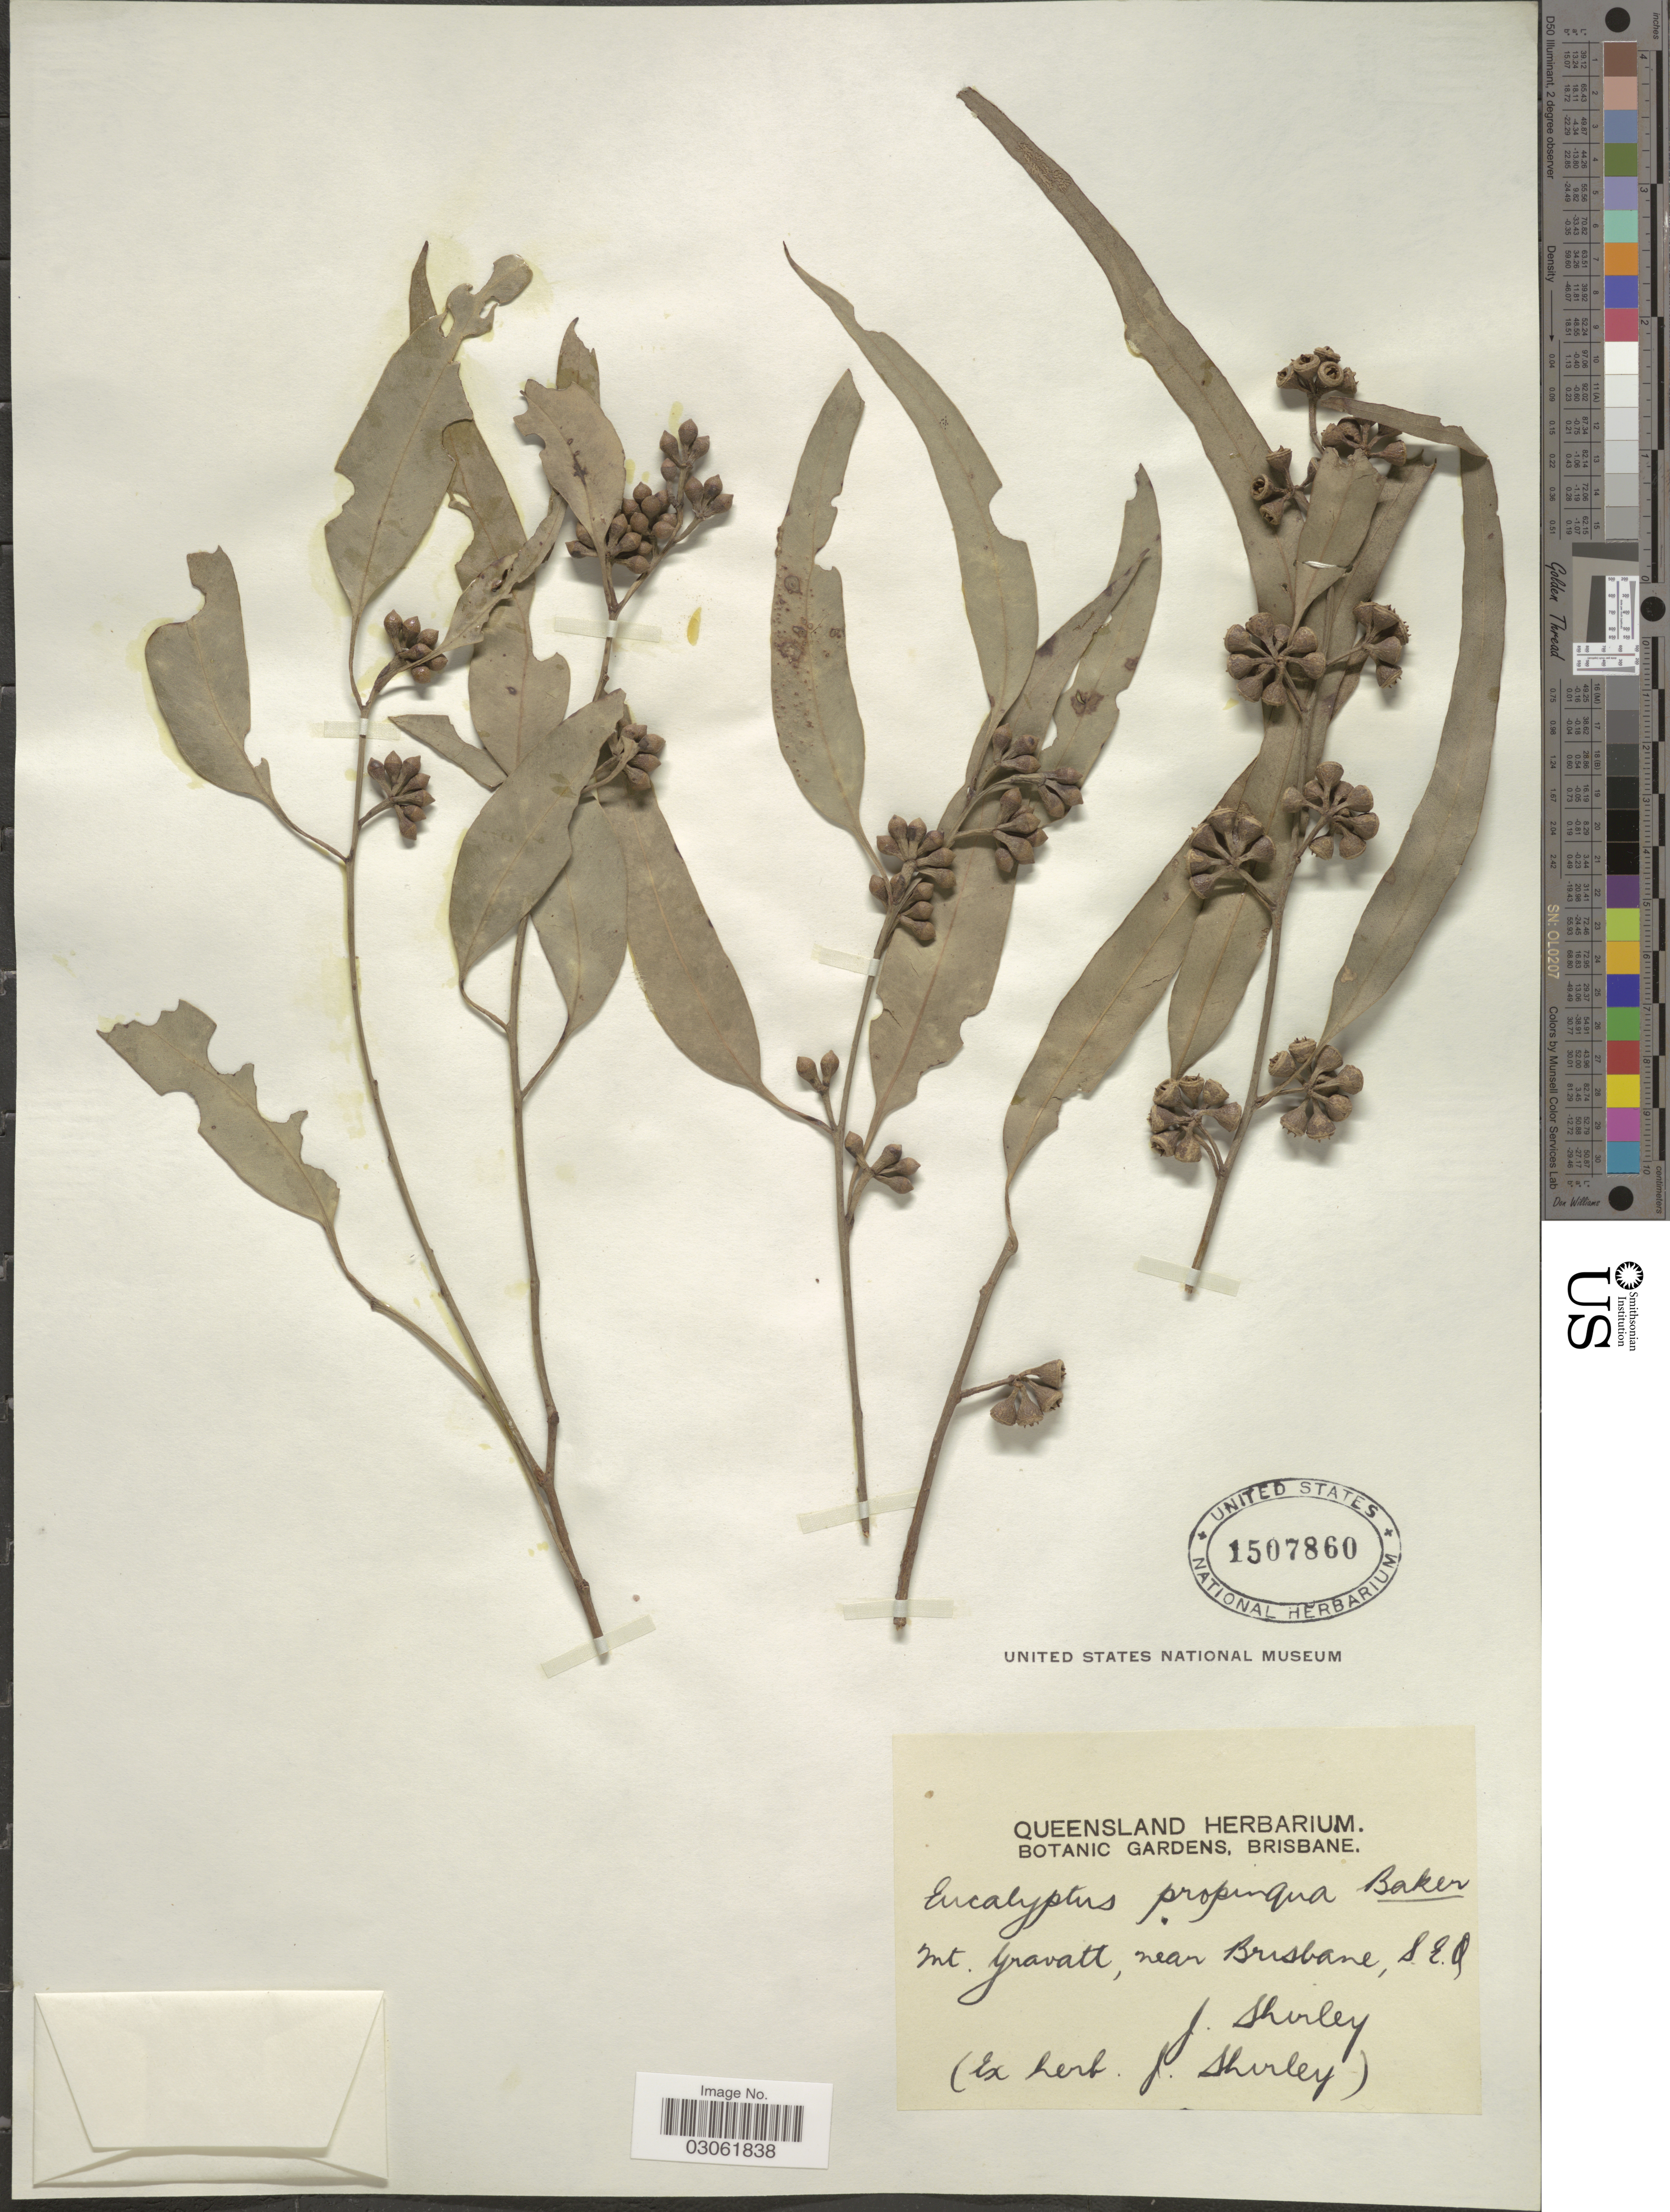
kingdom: Plantae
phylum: Tracheophyta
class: Magnoliopsida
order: Myrtales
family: Myrtaceae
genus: Eucalyptus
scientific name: Eucalyptus propinqua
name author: H. Deane & Maiden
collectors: J. Shirley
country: Australia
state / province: Queensland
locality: Mt. Gravatt, near Brisbane.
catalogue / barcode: US 1507860